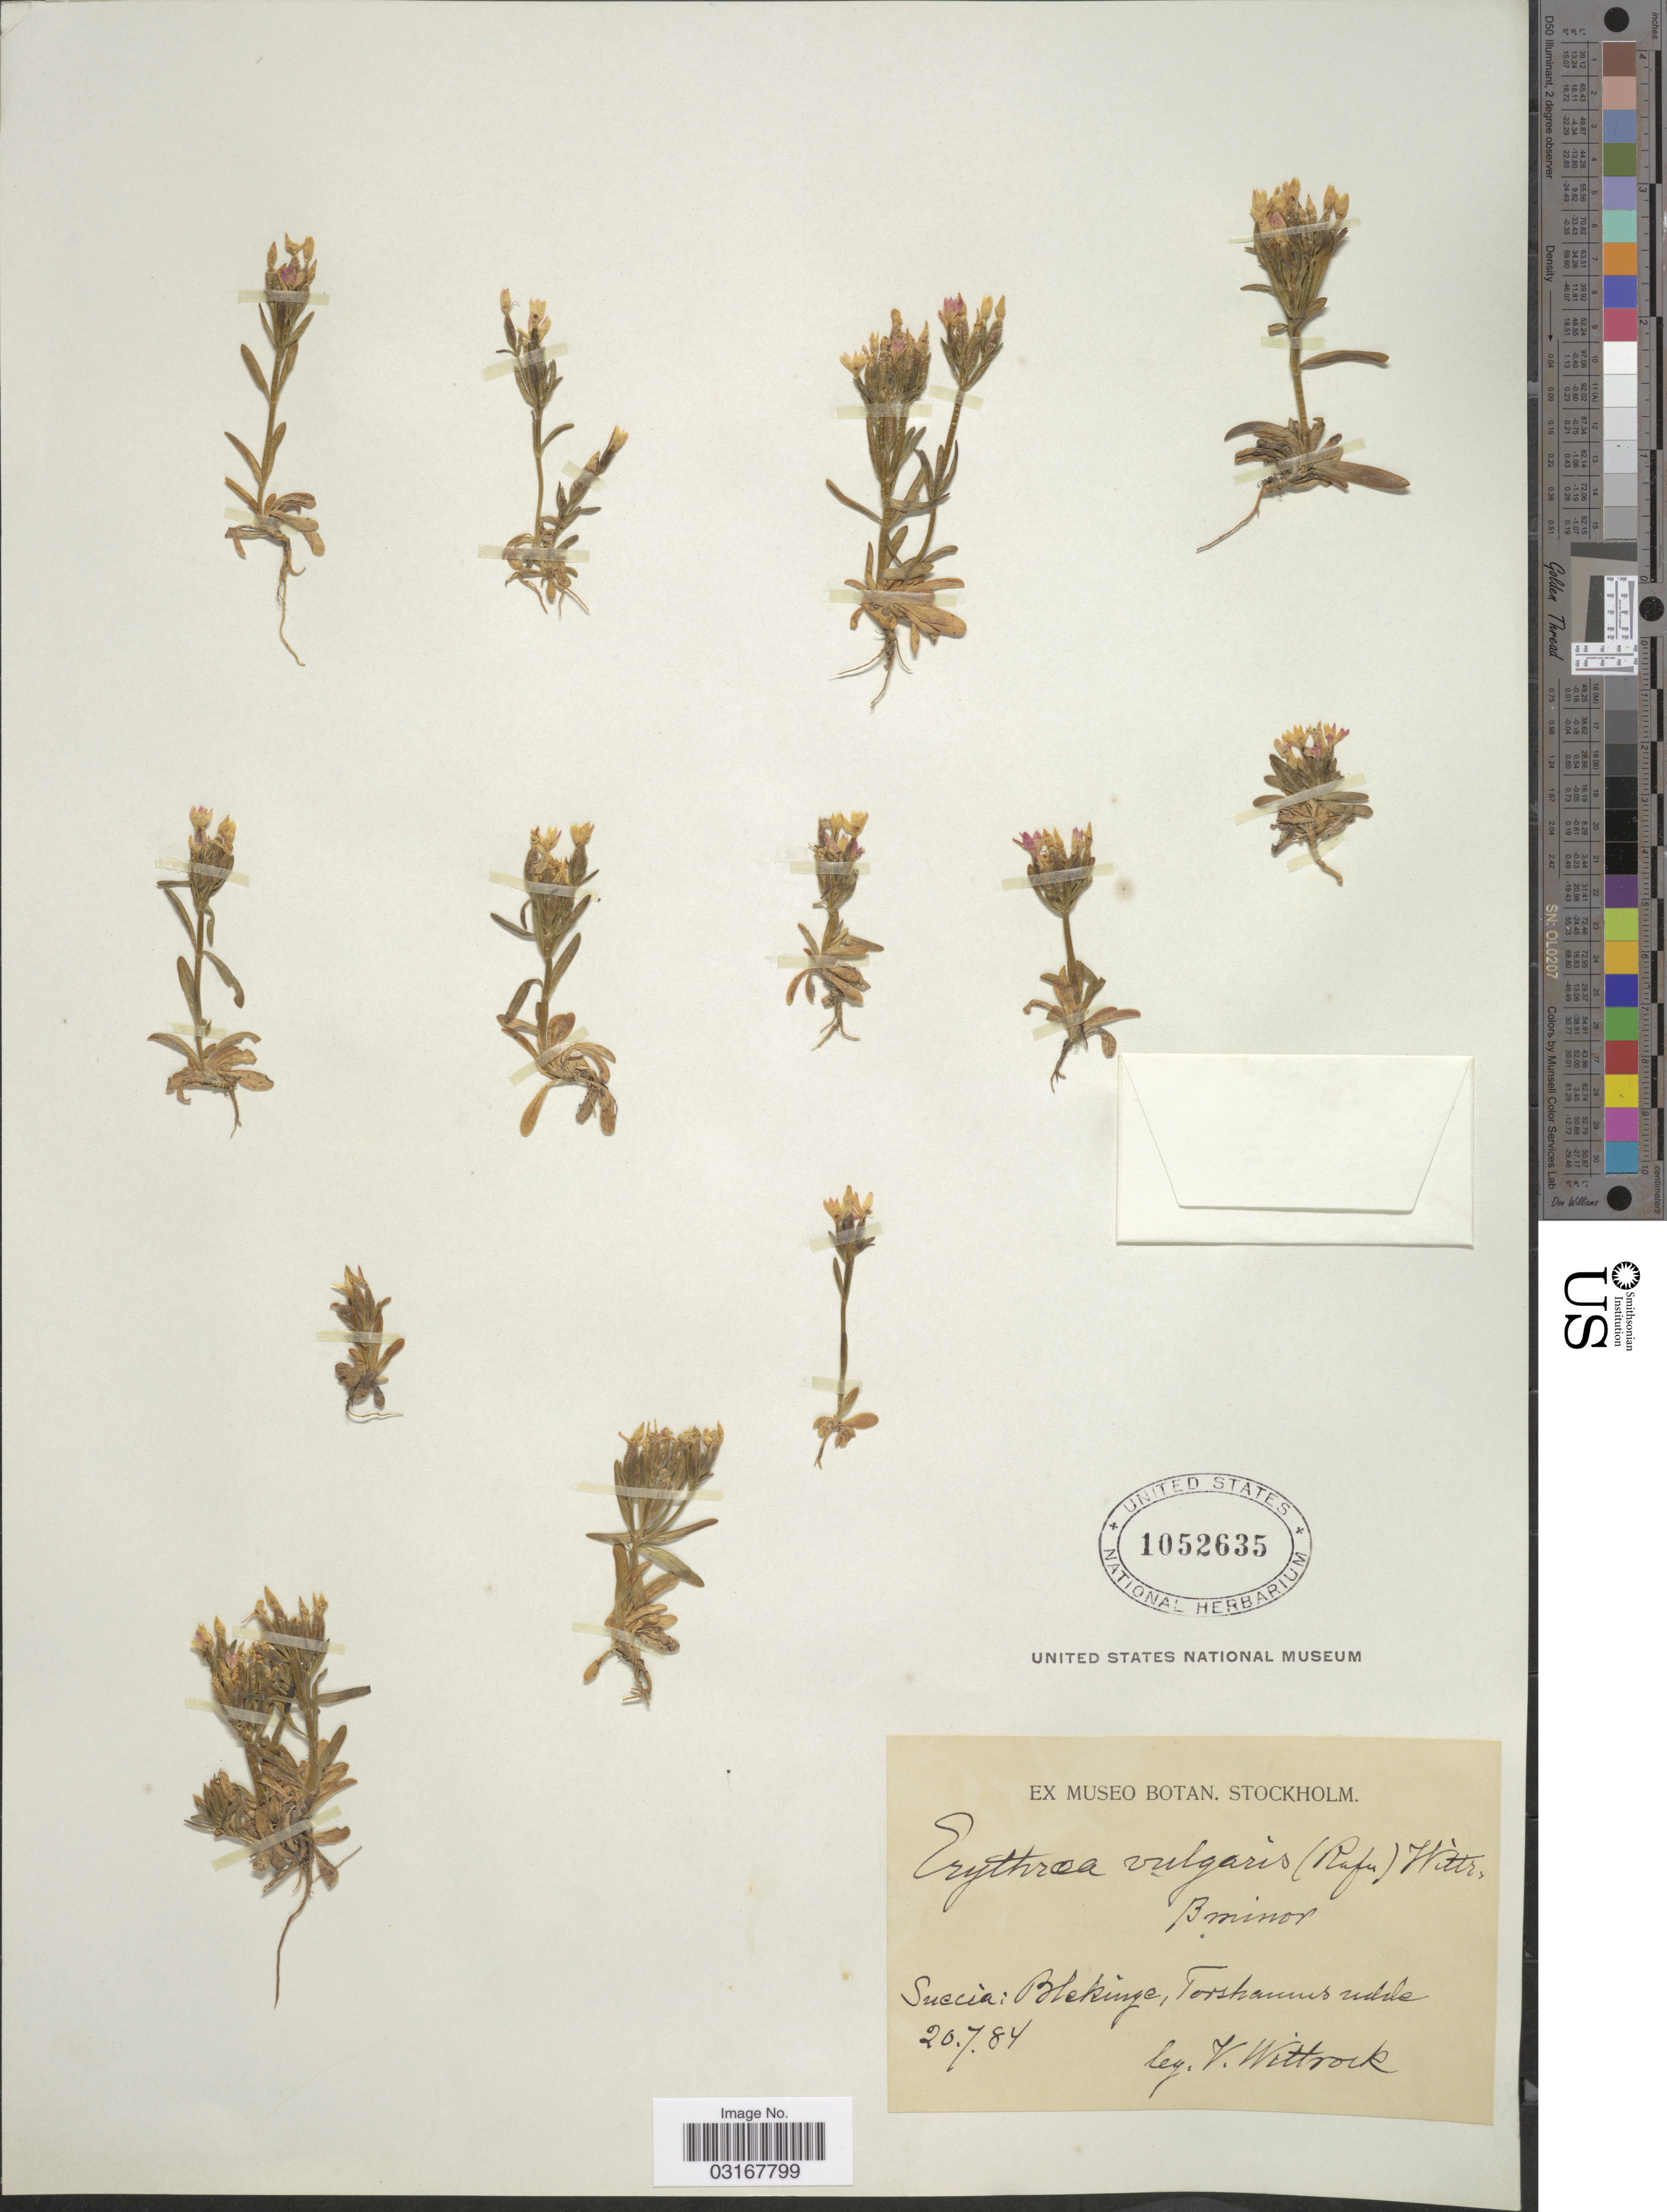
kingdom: Plantae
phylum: Tracheophyta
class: Magnoliopsida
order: Gentianales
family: Gentianaceae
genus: Centaurium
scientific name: Centaurium vulgaris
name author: Godr.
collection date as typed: Transcribed d/m/y: 20/7/84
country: Sweden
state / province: Blekinge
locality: Suecia: Blekinge, Torhamn udde.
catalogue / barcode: US 1052635